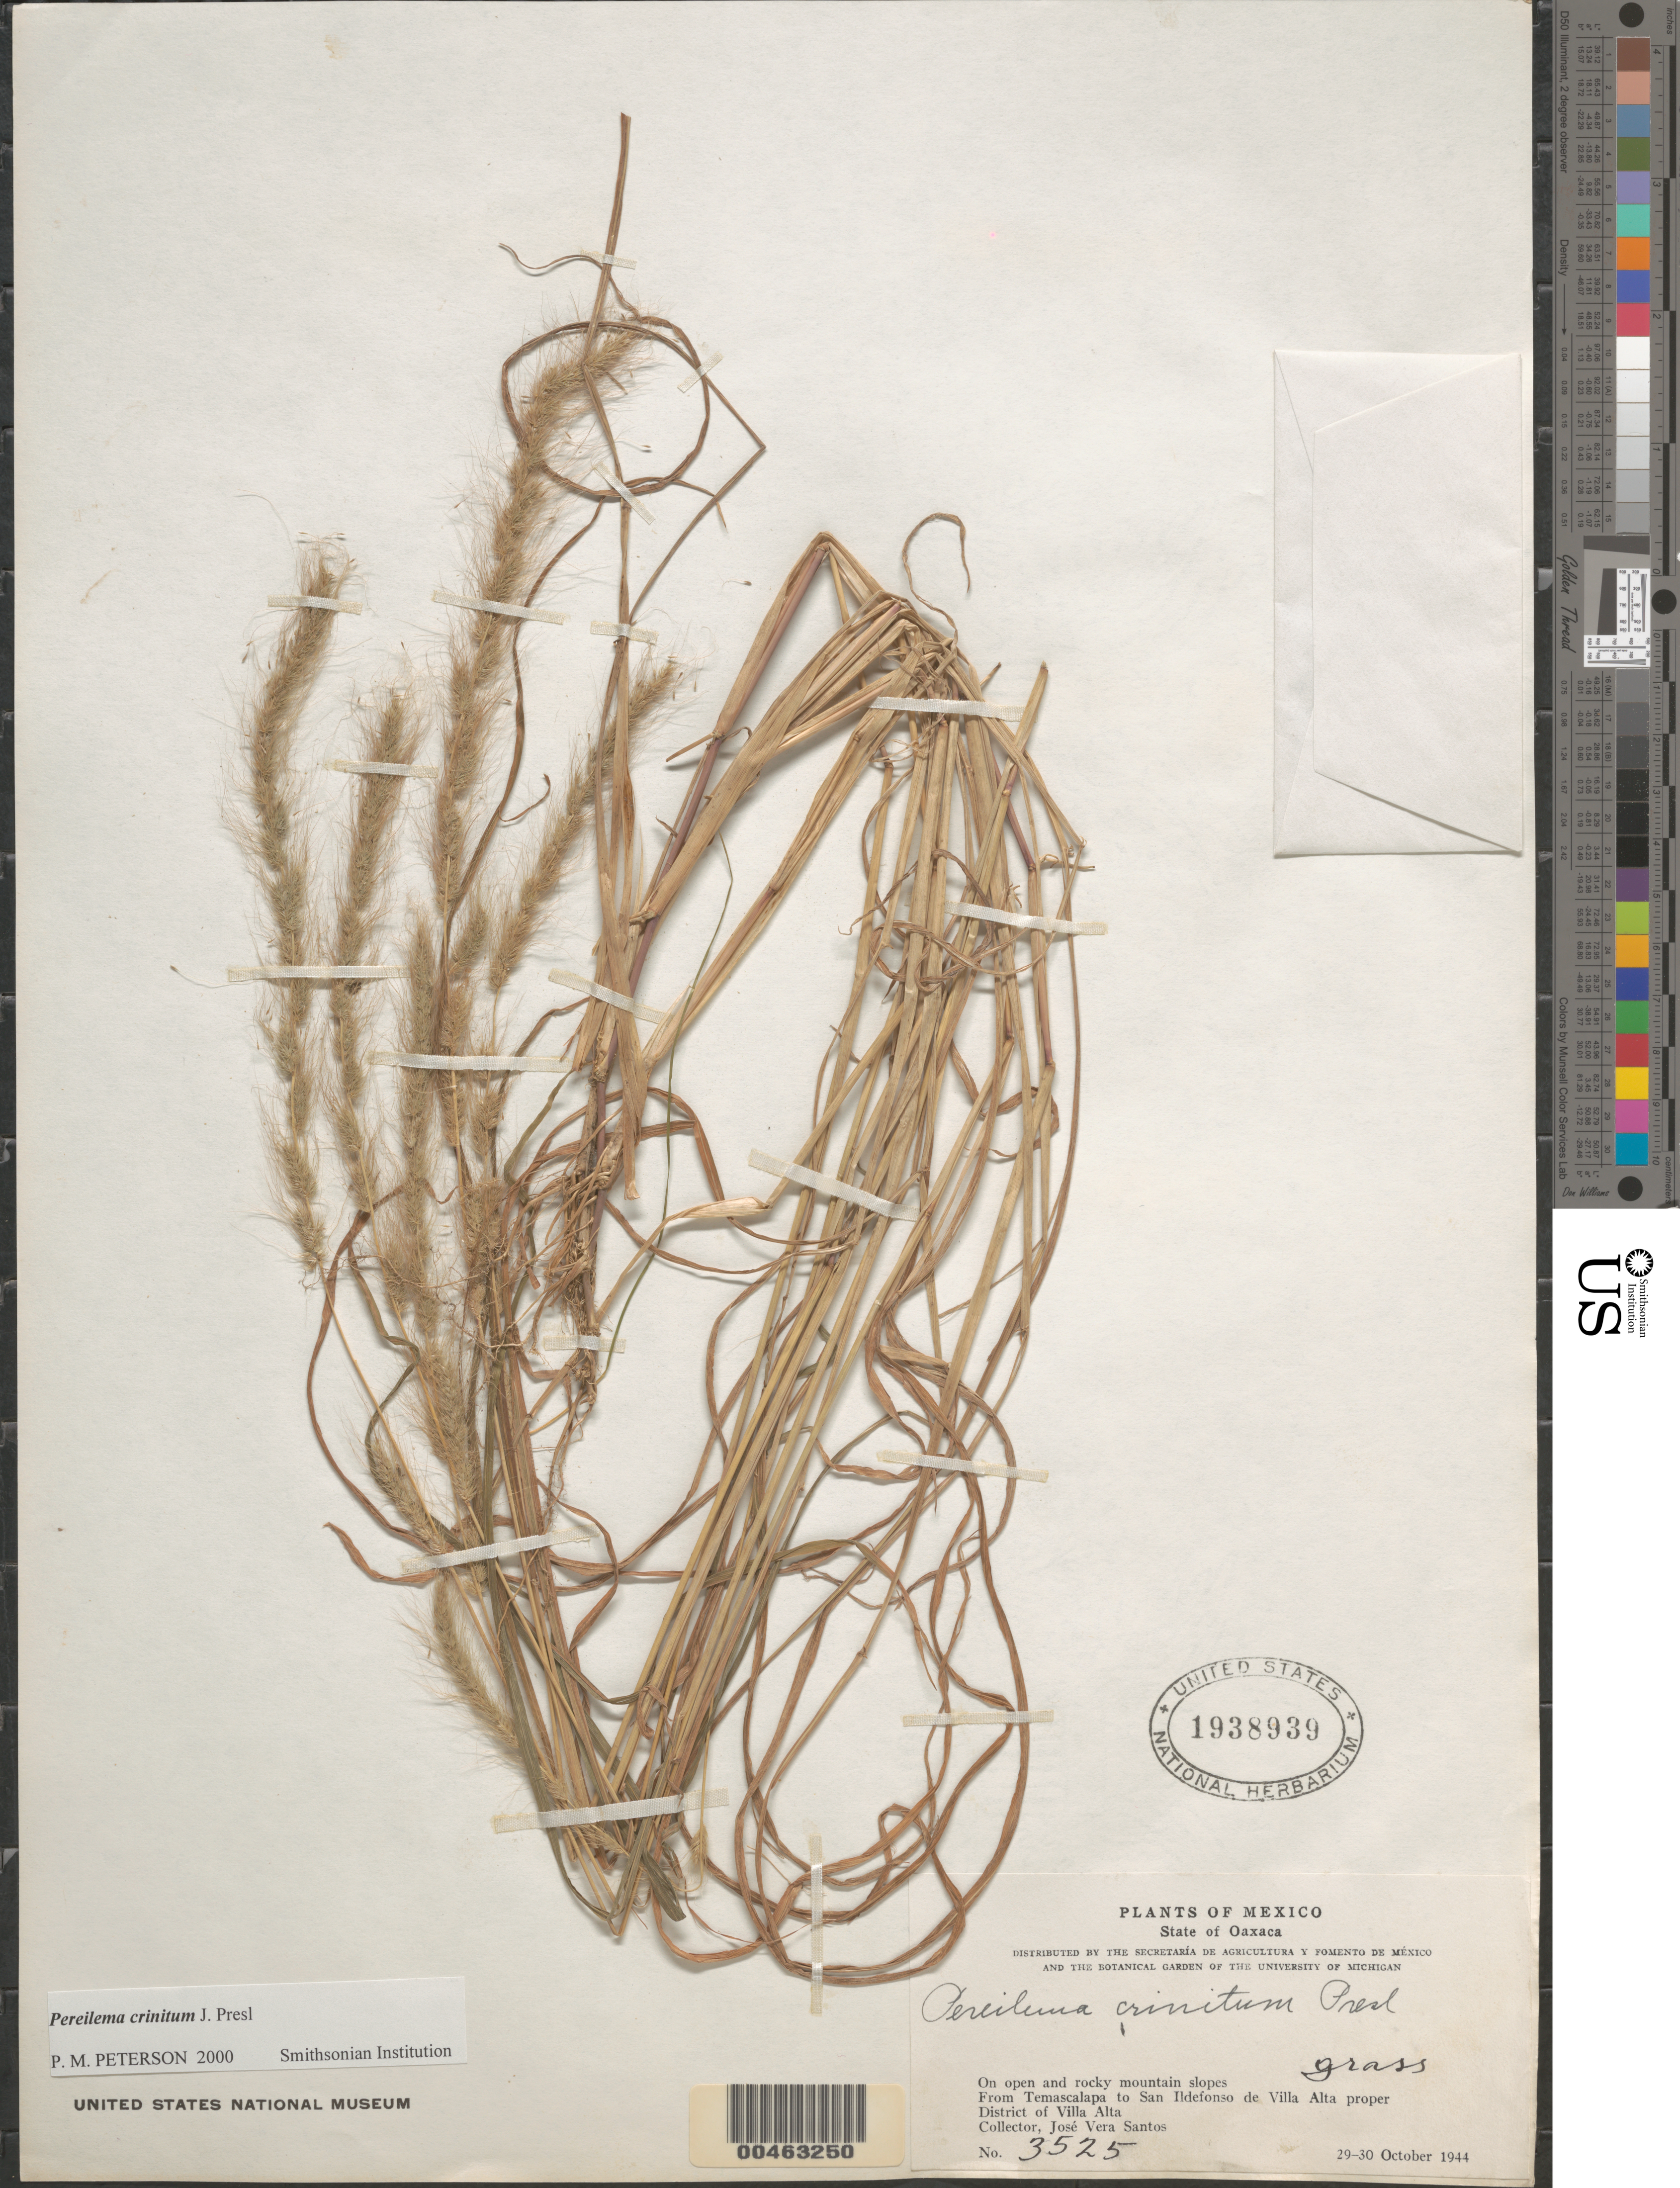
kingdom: Plantae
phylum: Tracheophyta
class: Liliopsida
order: Poales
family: Poaceae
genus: Pereilema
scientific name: Pereilema crinitum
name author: J. Presl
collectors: J. V. Santos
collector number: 3525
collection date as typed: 29 Oct 1944 to 30 Oct 1944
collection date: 1944-10-29/1944-10-30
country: Mexico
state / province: Oaxaca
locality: From Temascalapa to San Ildefonso de Villa Alta proper, Villa Alta dist.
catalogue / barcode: US 1938939